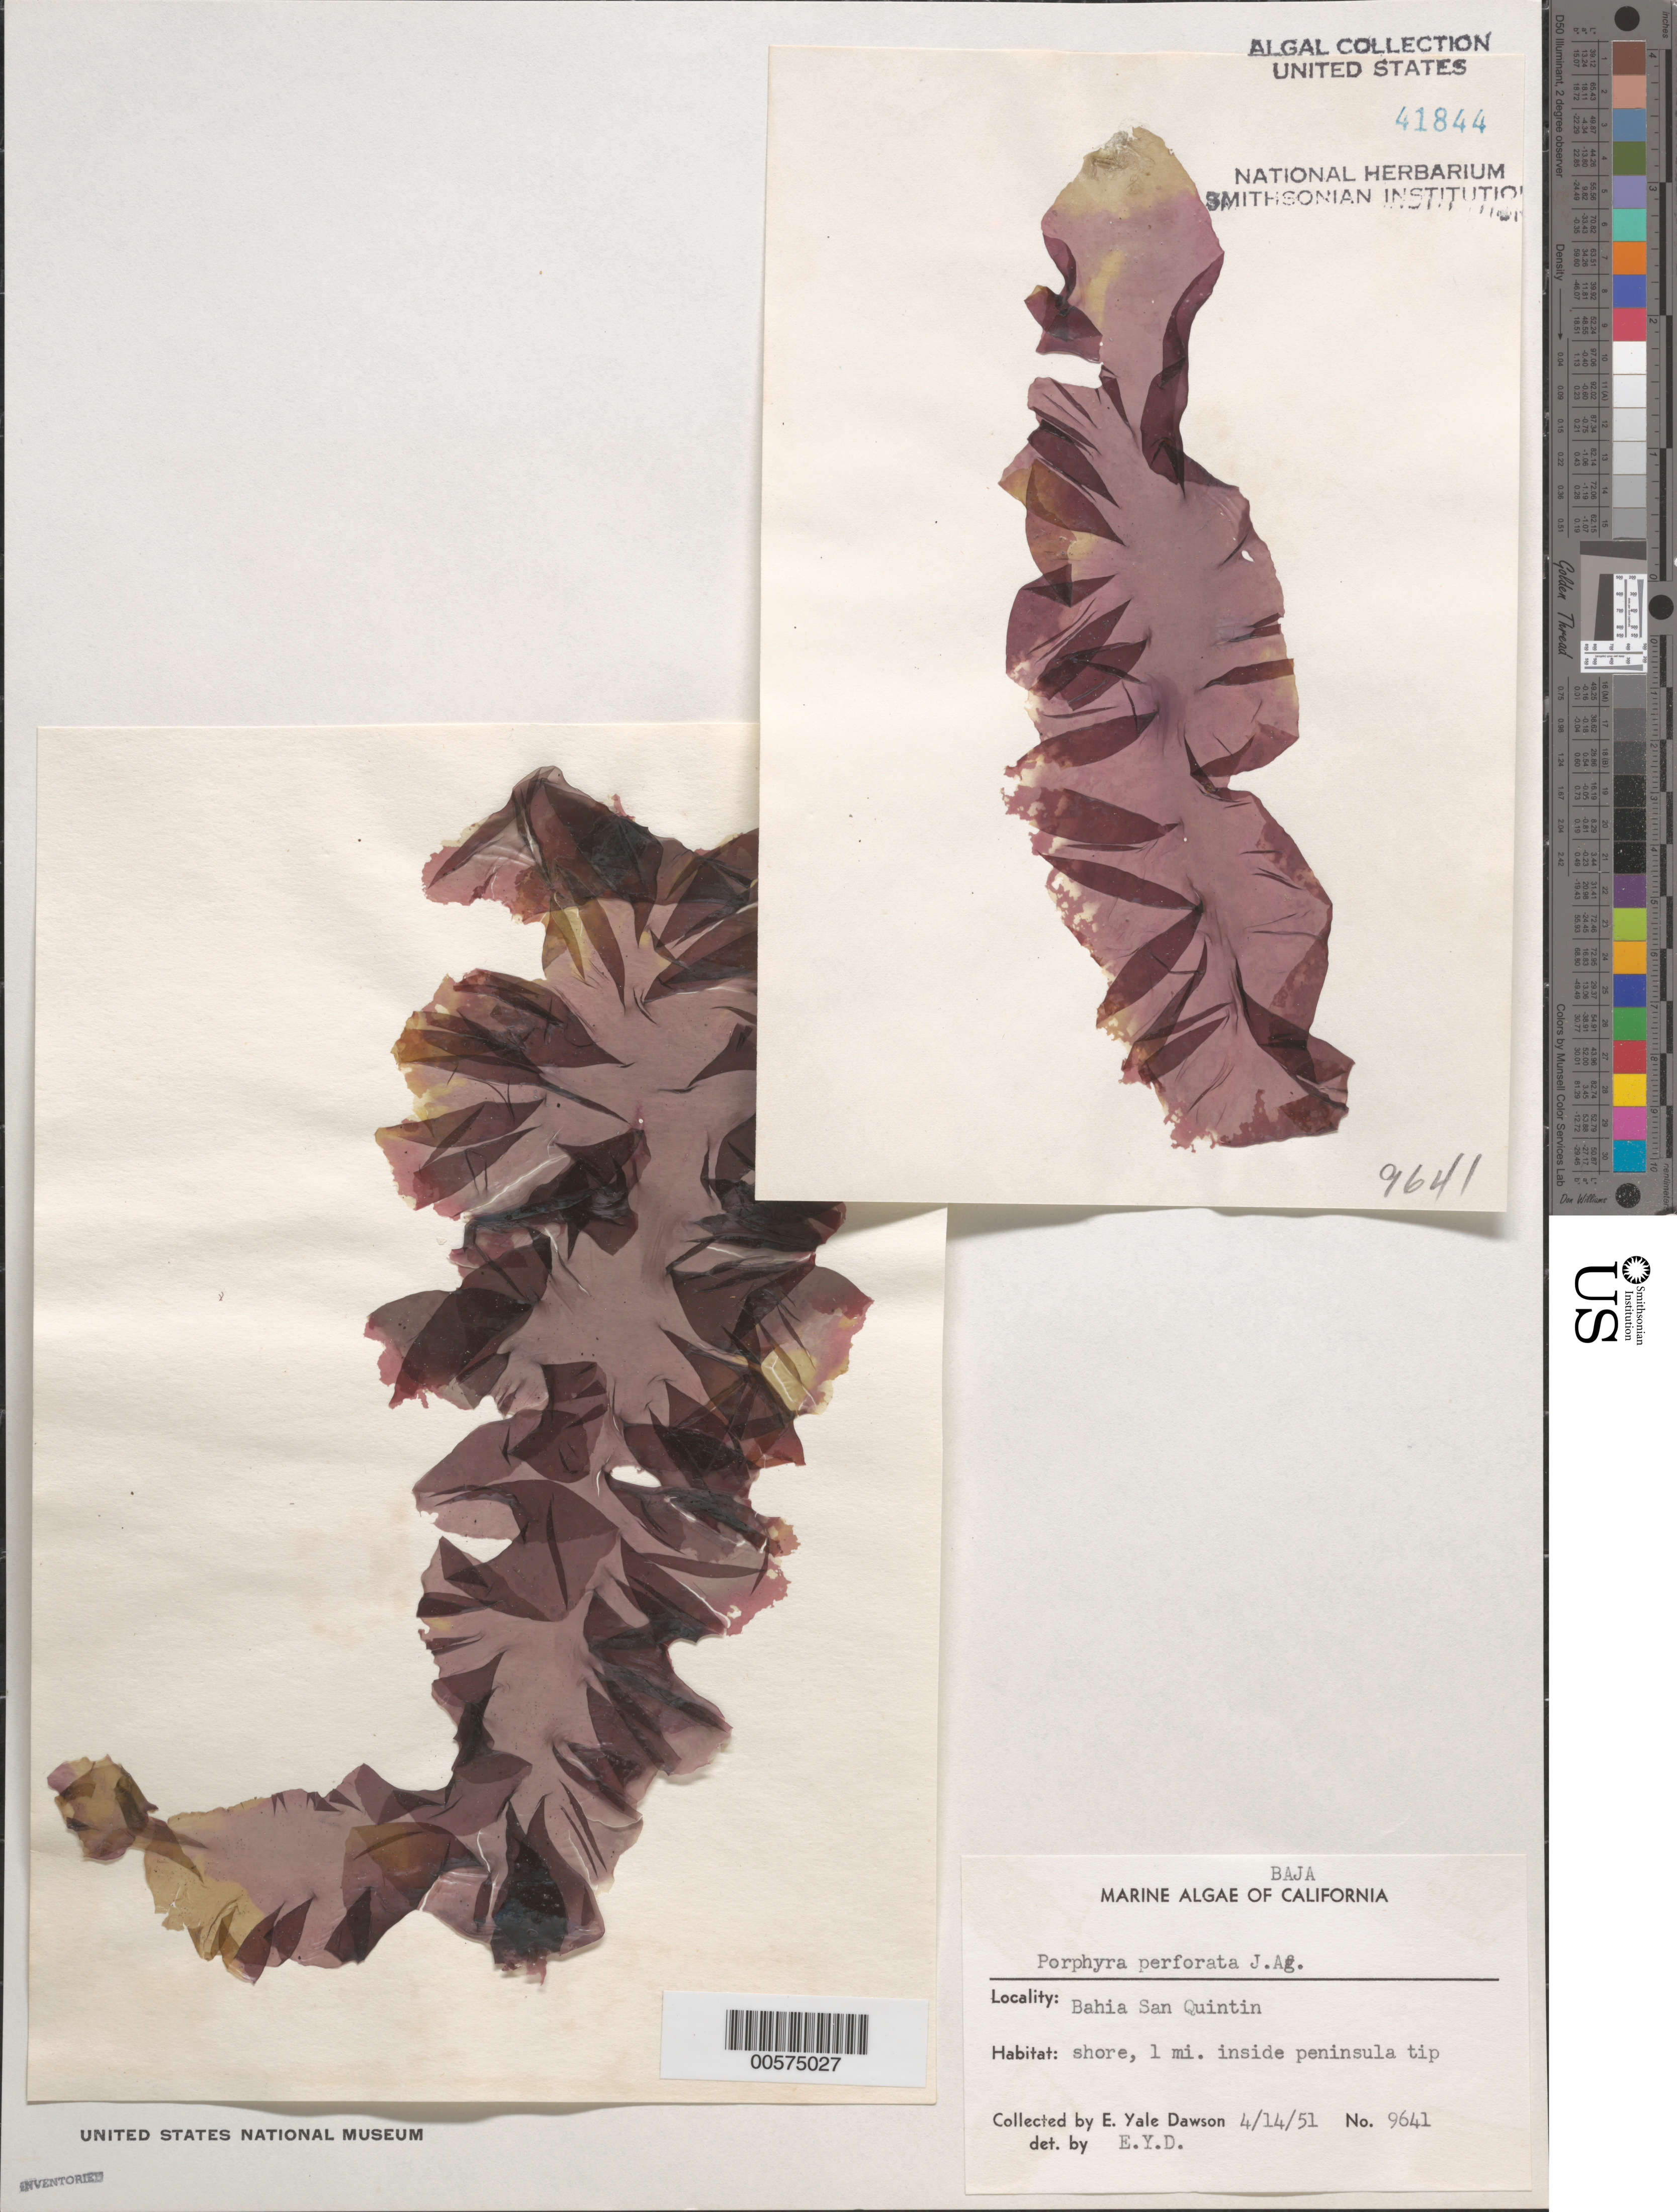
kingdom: Plantae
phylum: Rhodophyta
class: Bangiophyceae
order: Bangiales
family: Bangiaceae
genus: Pyropia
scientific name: Pyropia perforata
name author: (J. Agardh) S.C. Lindstrom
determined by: Algae name updating Project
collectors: E. Y. Dawson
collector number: EYD 9641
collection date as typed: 14 Apr 1951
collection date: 1951-04-14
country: Mexico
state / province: Baja California Norte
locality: Bahia San Quintin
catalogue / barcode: US 41844